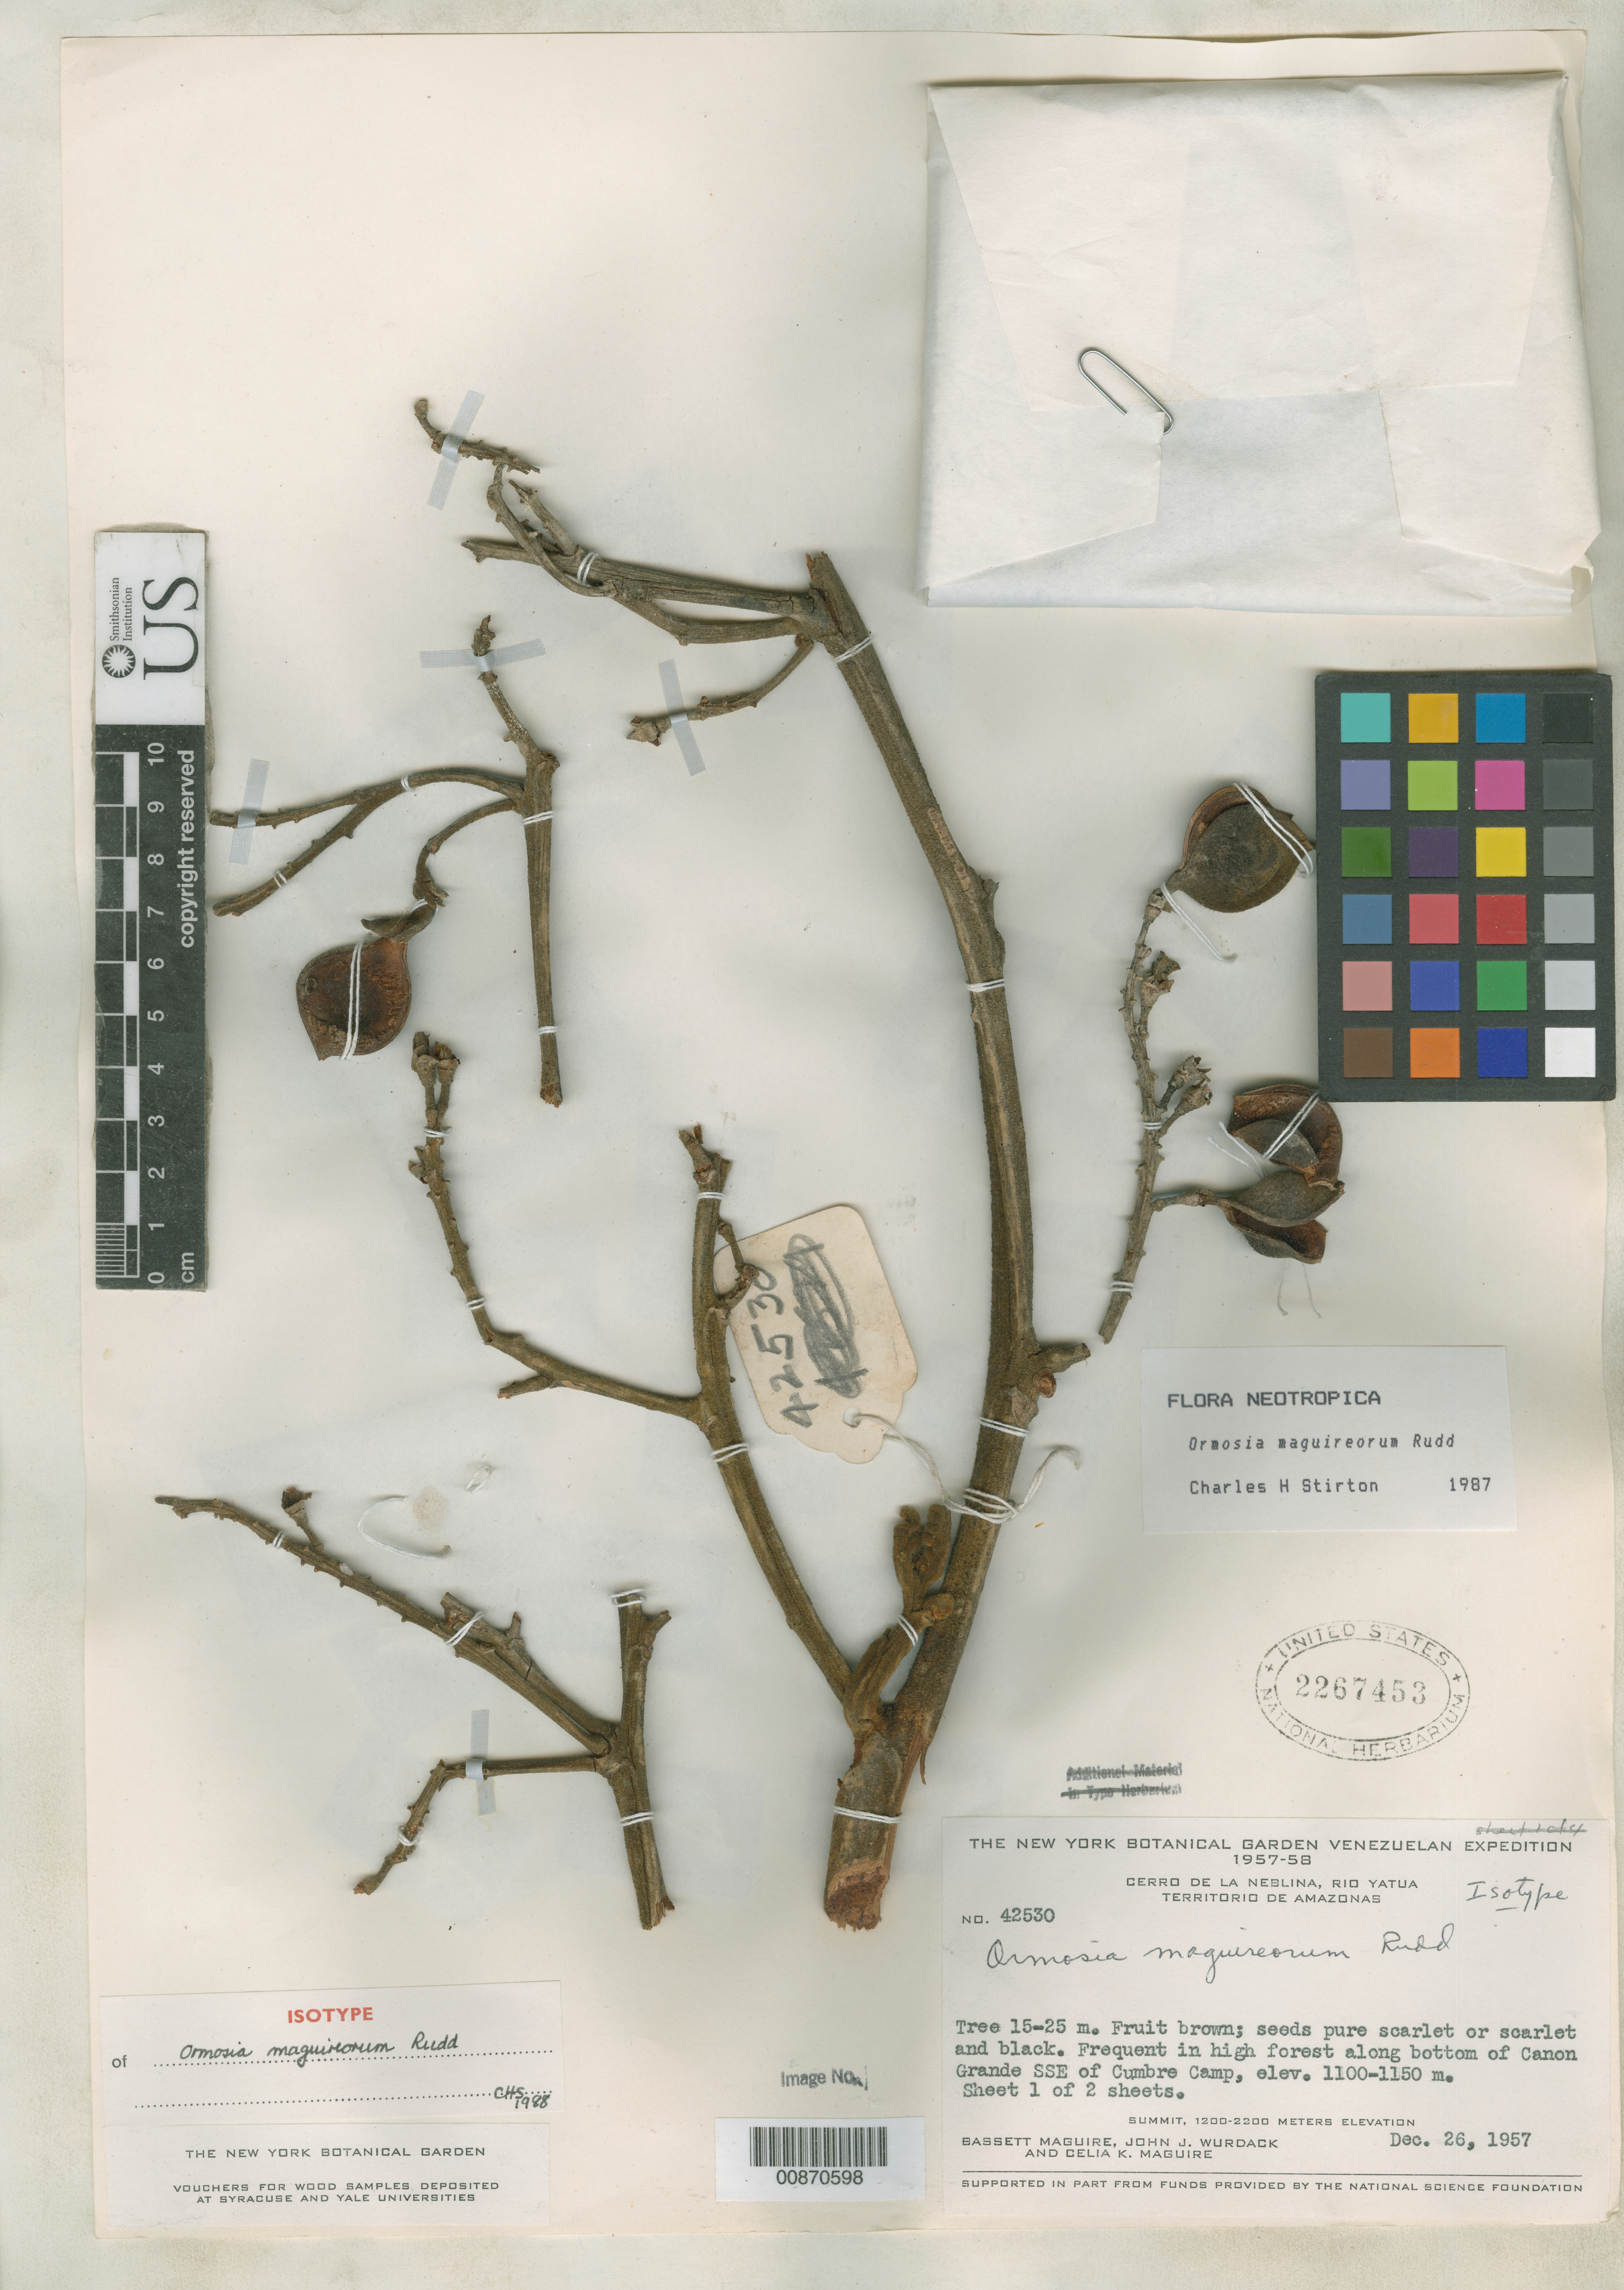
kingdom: Plantae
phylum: Tracheophyta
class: Magnoliopsida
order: Fabales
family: Fabaceae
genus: Ormosia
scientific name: Ormosia maguireorum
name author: Rudd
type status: Isotype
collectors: B. Maguire, J. J. Wurdack & C. K. Maguire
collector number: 42530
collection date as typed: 26 Dec 1957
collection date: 1957-12-26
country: Venezuela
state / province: Amazonas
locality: Cerro de la Neblina, Rio Yatua, Territorio de Amazonas, along bottom of Canon Grande SSE of Cumbre Camp.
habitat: Frequent in high forest along bottom of canyon.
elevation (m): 1100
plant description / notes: Protologue cites only USNH 2267454 as "type" but USNH 2267453 is arguably part of the holotype, labeled "sheet 1 of 2 sheets" (and USNH 2267454 is labeled "sheet 2 of 2 sheets").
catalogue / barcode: US 2267453